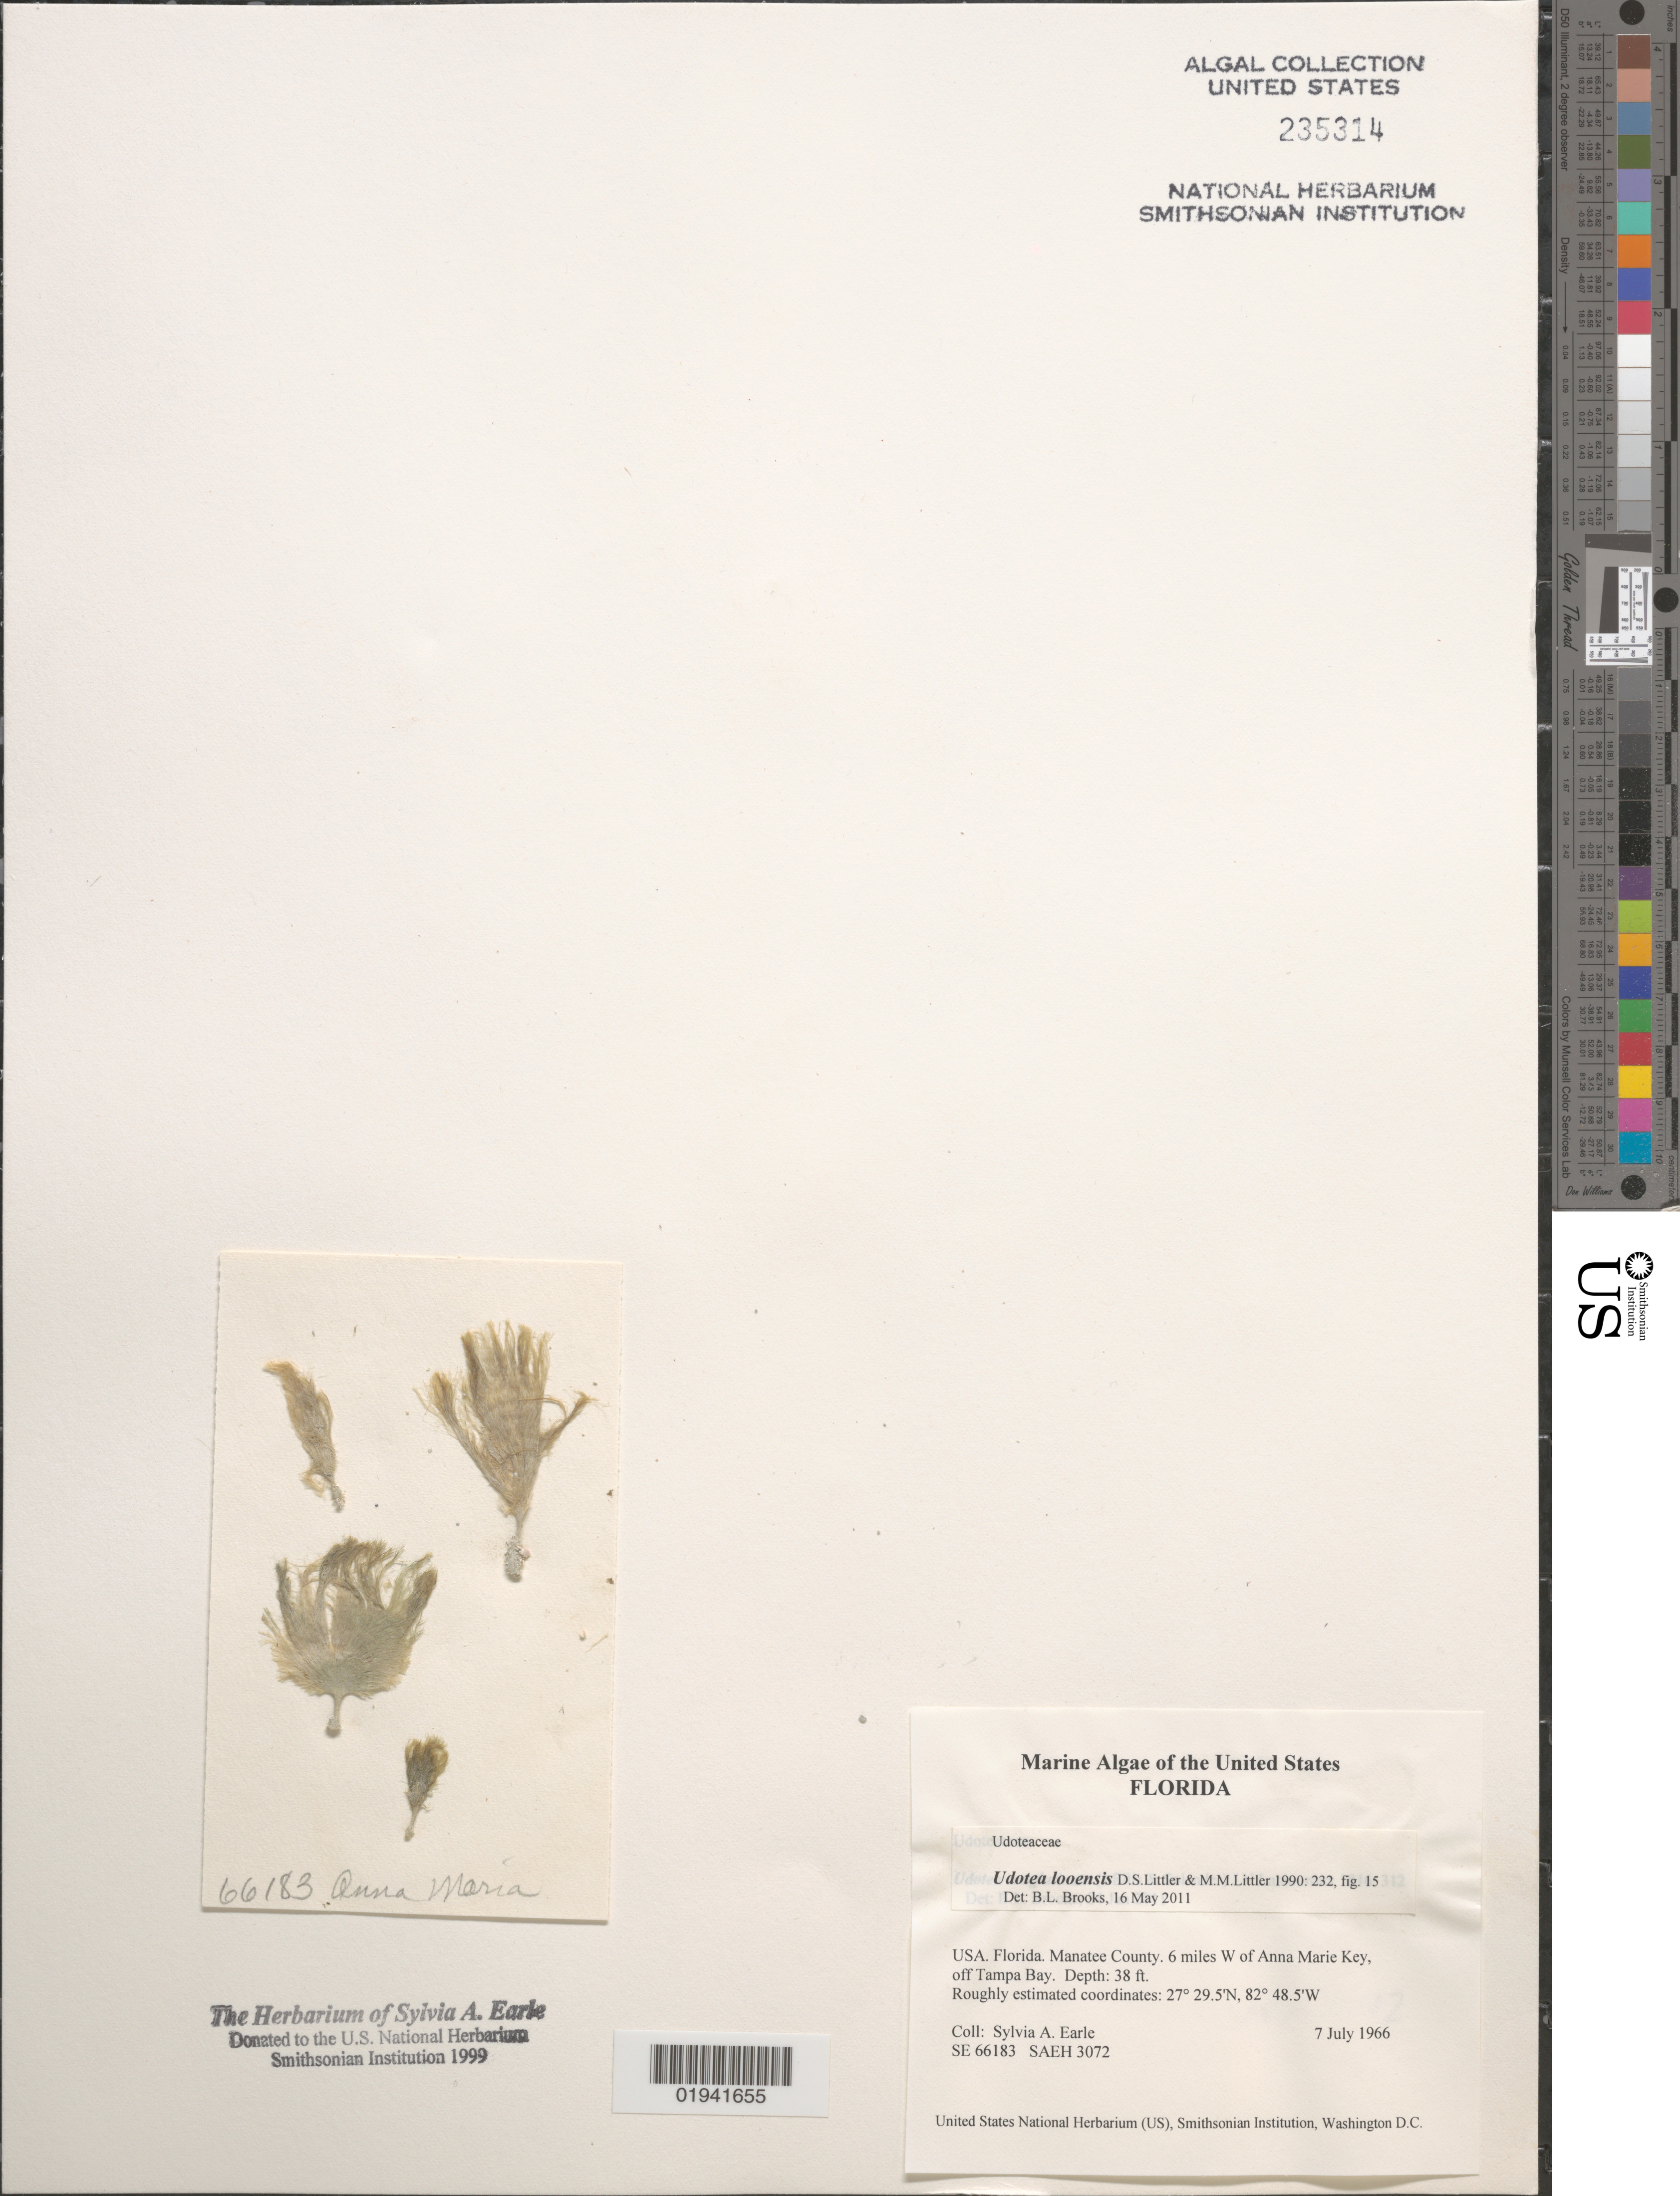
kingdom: Plantae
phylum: Chlorophyta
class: Ulvophyceae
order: Bryopsidales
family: Udoteaceae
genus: Udotea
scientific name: Udotea looensis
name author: D.S. Littler & Littler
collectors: S. A. Earle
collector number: SE66183/SAEH3072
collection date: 1966-07-07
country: United States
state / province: Florida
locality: Manatee County. 6 miles W of Anna Marie Key, off Tampa Bay.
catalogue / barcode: US 235314